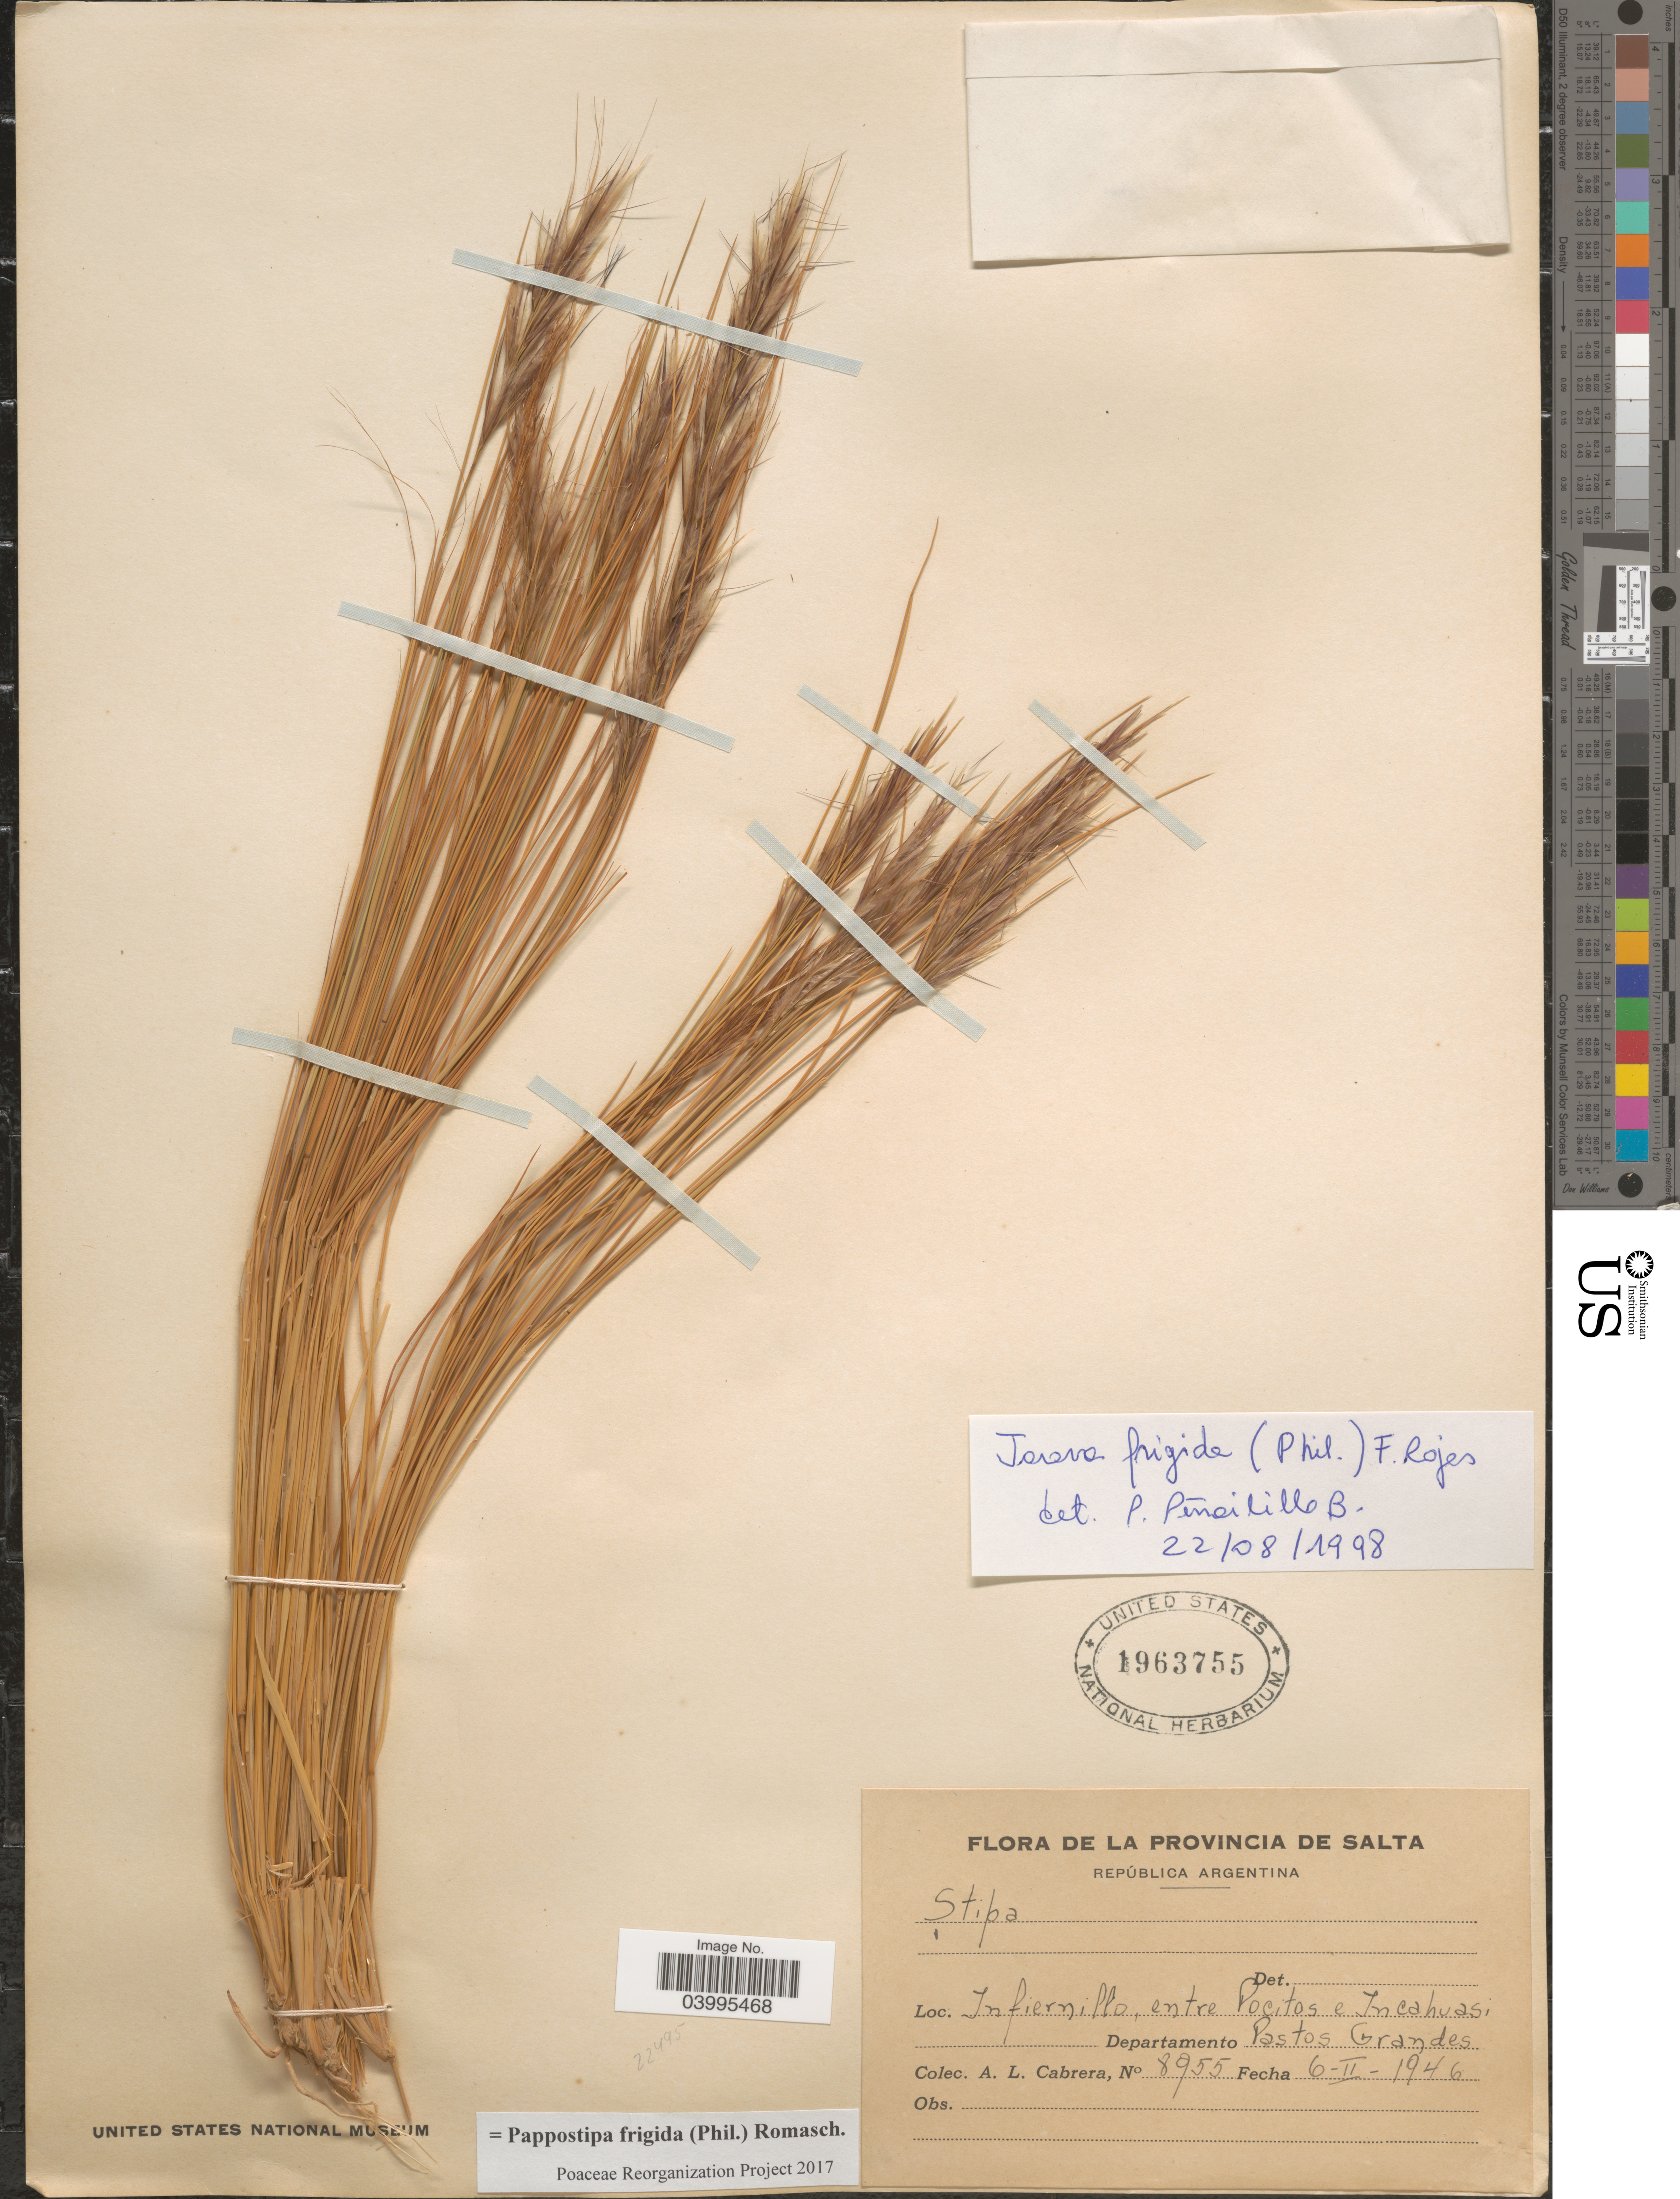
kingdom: Plantae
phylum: Tracheophyta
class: Liliopsida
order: Poales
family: Poaceae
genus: Pappostipa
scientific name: Pappostipa frigida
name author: (Phil.) Romasch.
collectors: A. L. Cabrera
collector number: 8955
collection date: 1946-02-06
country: Argentina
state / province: Salta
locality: Infiernillo, entre Pocitos e Incahuas. Departamento Pastos Grandes.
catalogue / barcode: US 1963755